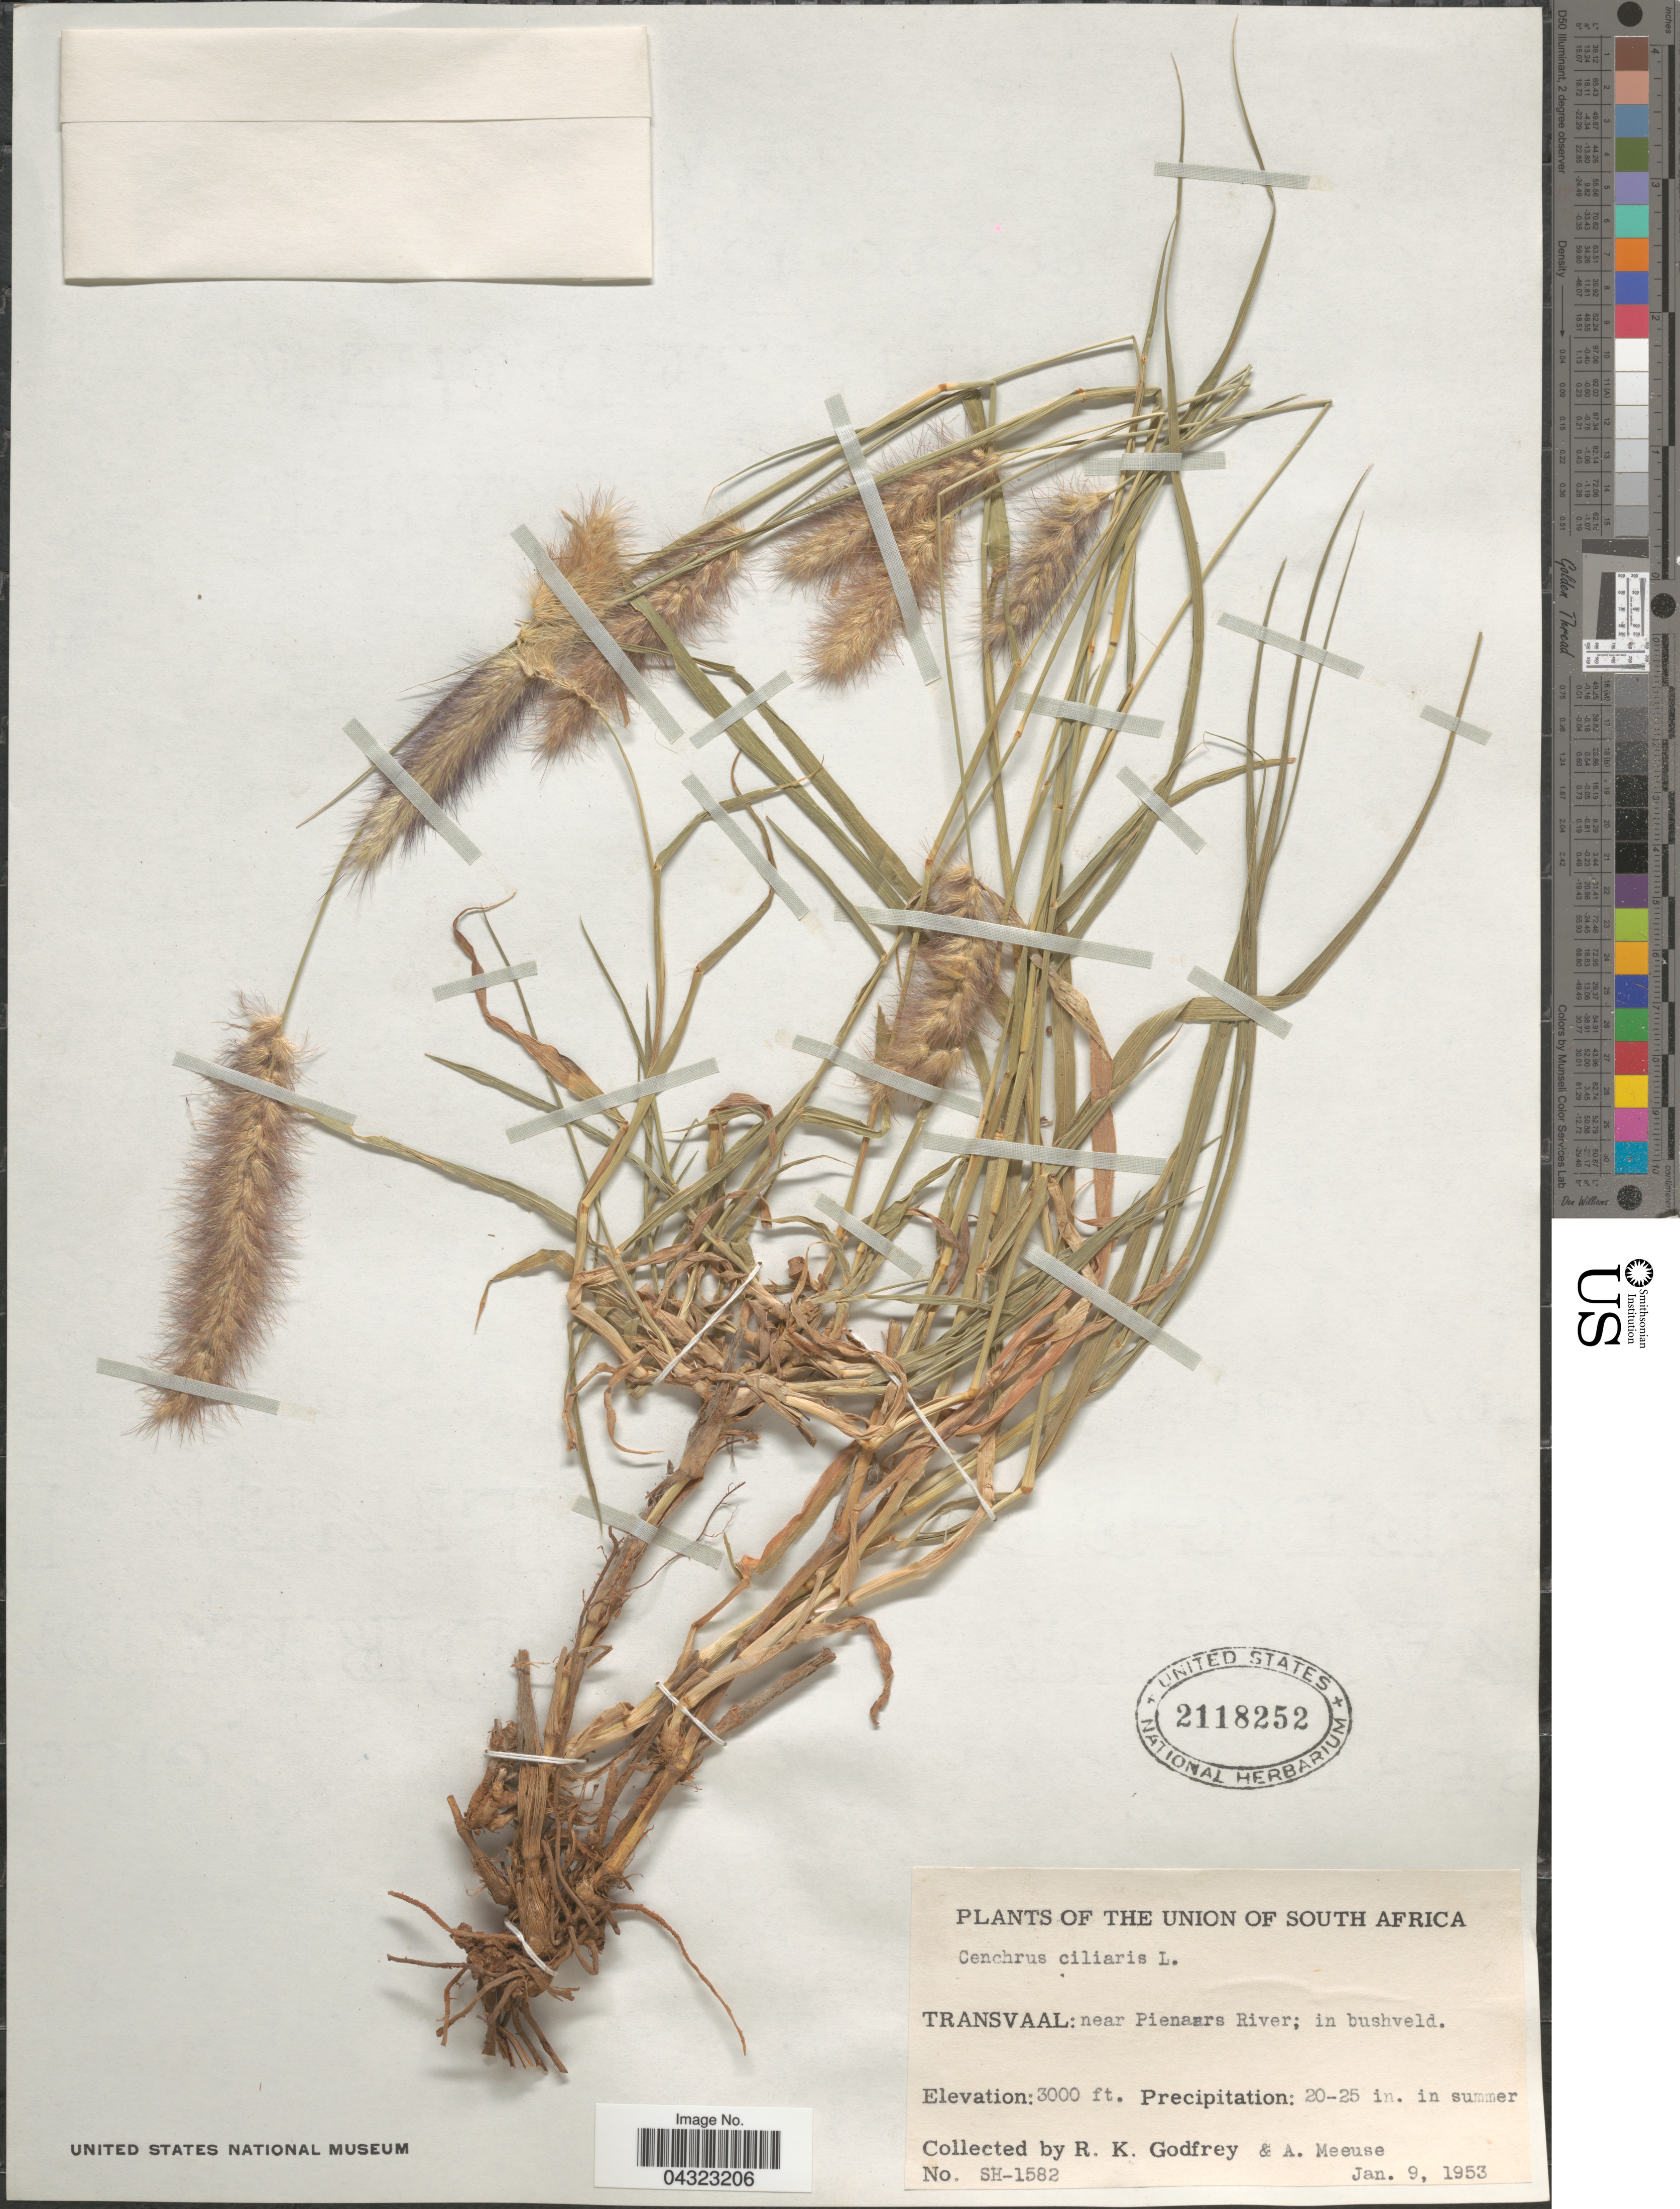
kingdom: Plantae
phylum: Tracheophyta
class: Liliopsida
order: Poales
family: Poaceae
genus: Cenchrus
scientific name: Cenchrus ciliaris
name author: L.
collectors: R. K. Godfrey & A. D. J. Meeuse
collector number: SH-1582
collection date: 1953-01-09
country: South Africa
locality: Union of South Africa. Transvaal: near Pienaars River; in bushveld.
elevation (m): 914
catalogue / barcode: US 2118252